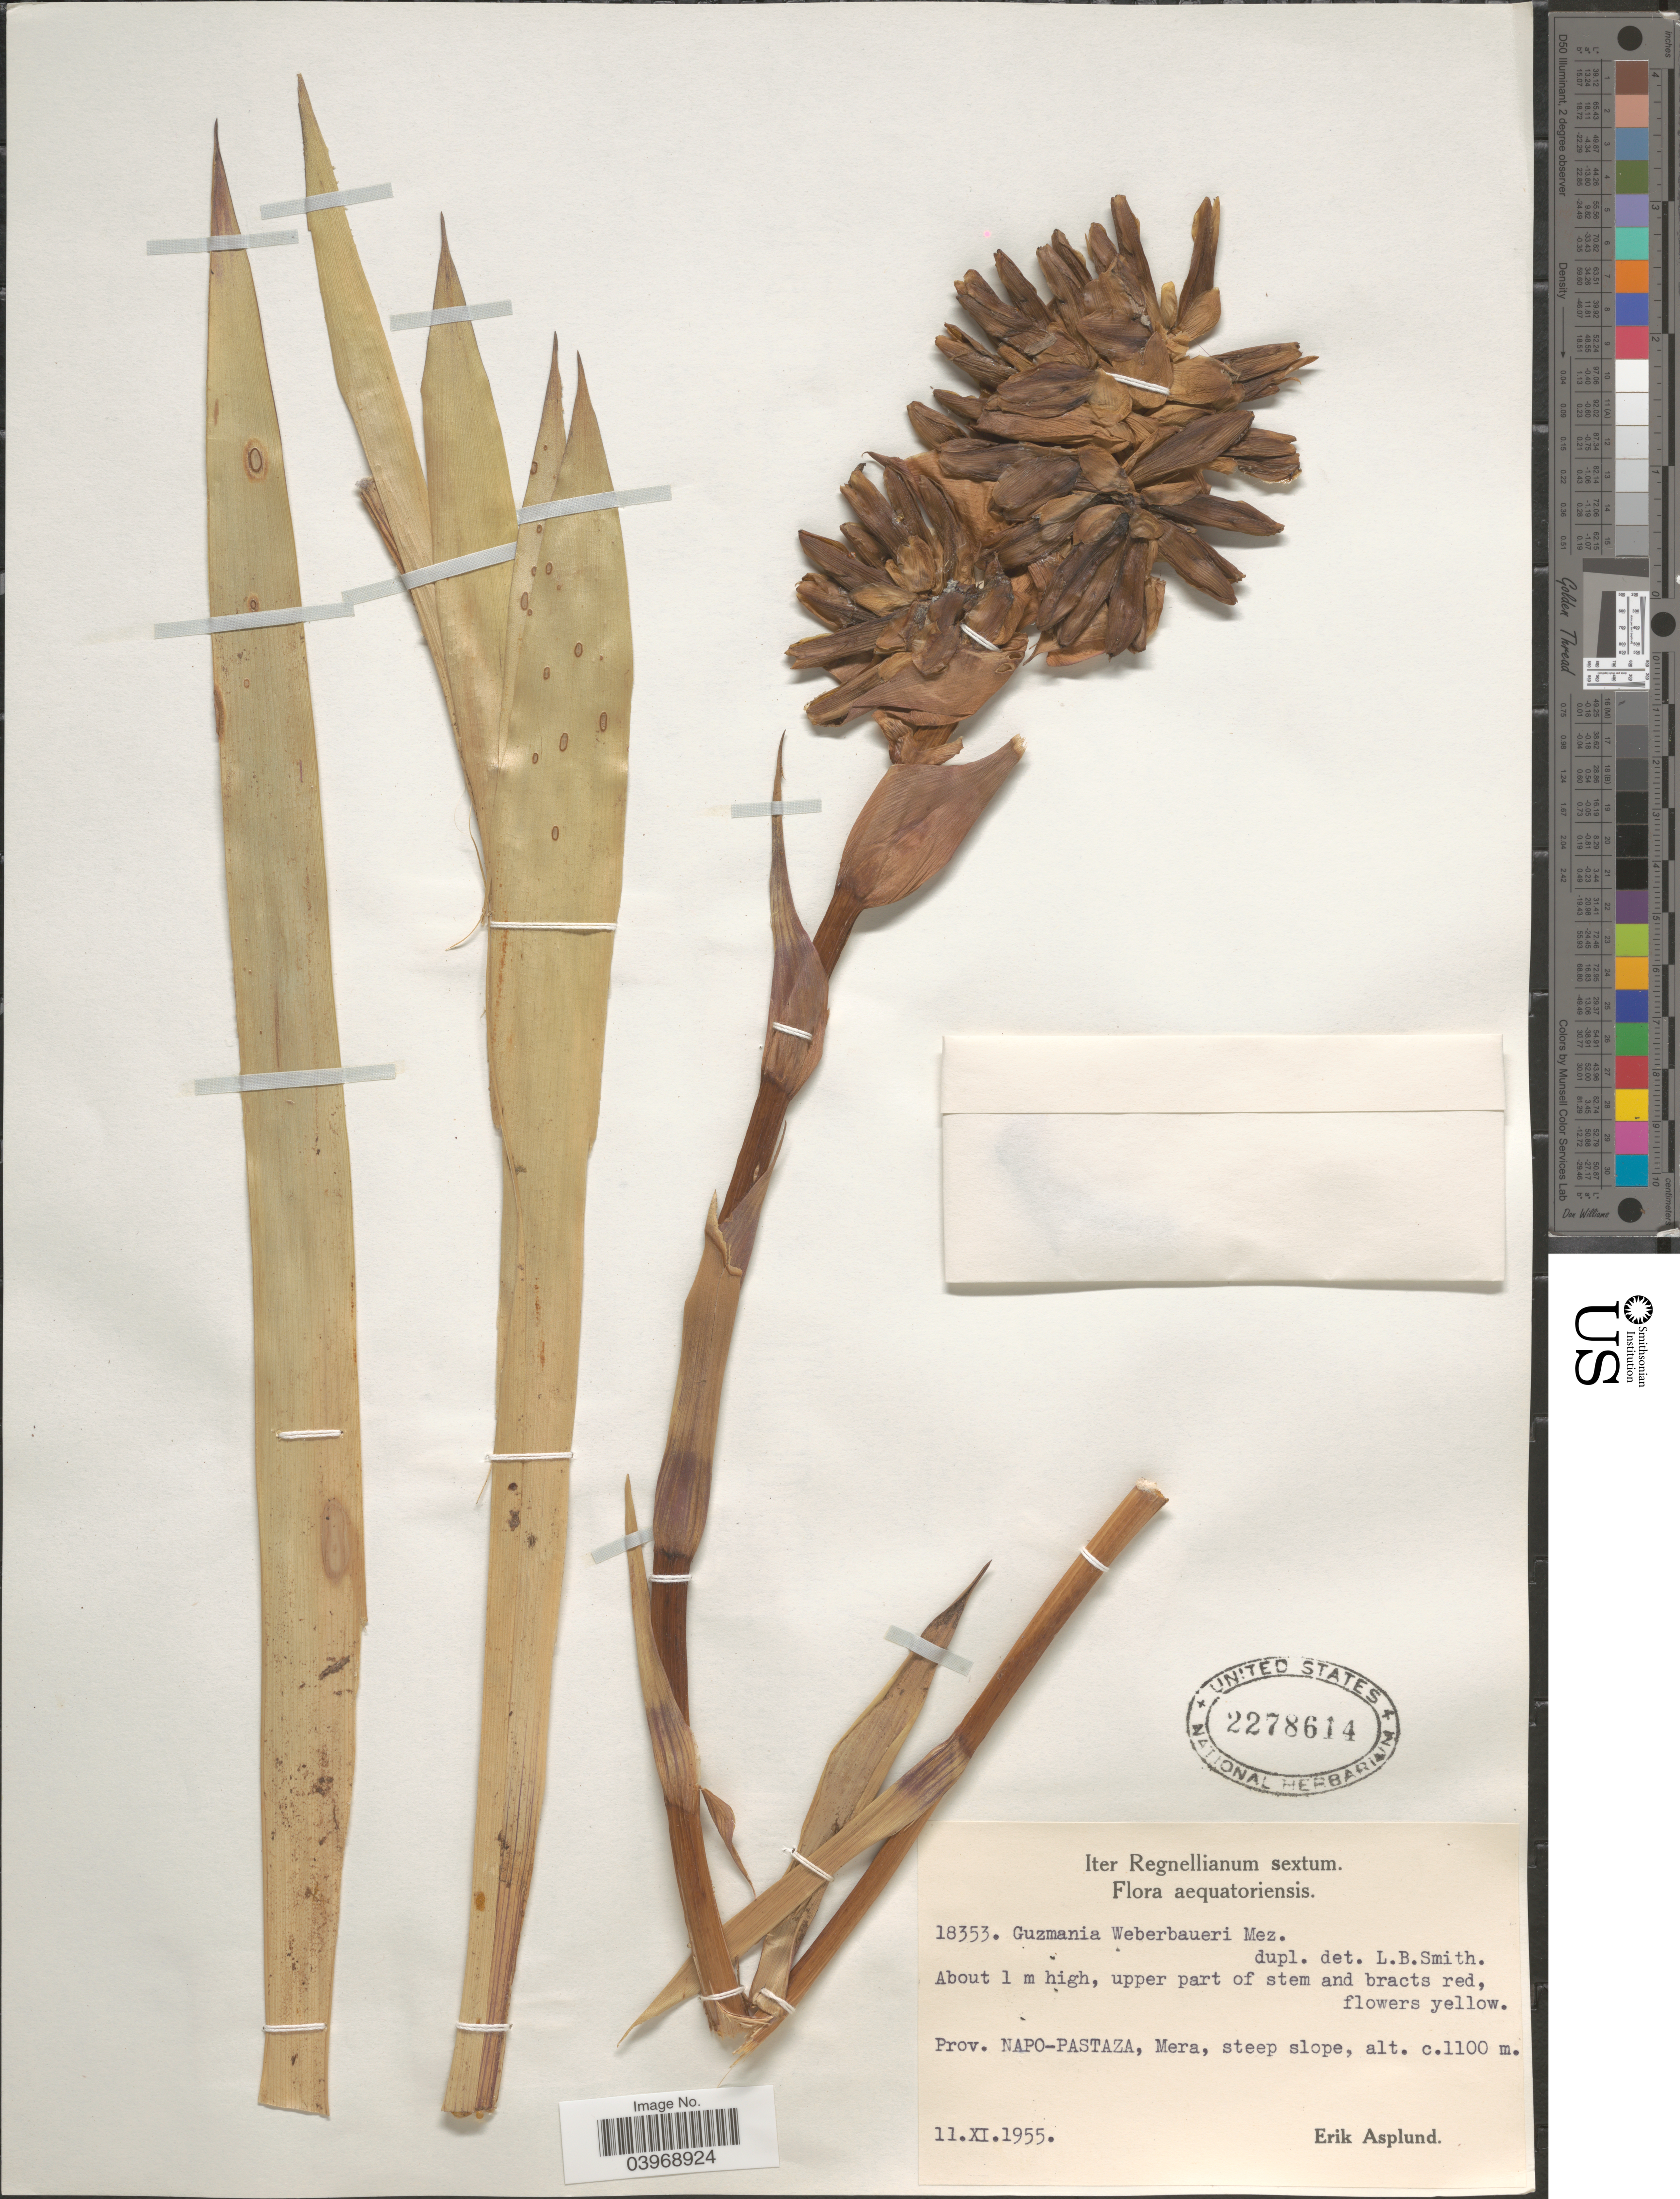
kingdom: Plantae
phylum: Tracheophyta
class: Liliopsida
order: Poales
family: Bromeliaceae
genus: Guzmania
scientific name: Guzmania weberbaueri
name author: Mez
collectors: E. Asplund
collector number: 18353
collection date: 1955-09-11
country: Ecuador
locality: Prov. Napo-Pastaza, Mera.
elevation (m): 1100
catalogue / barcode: US 2278614